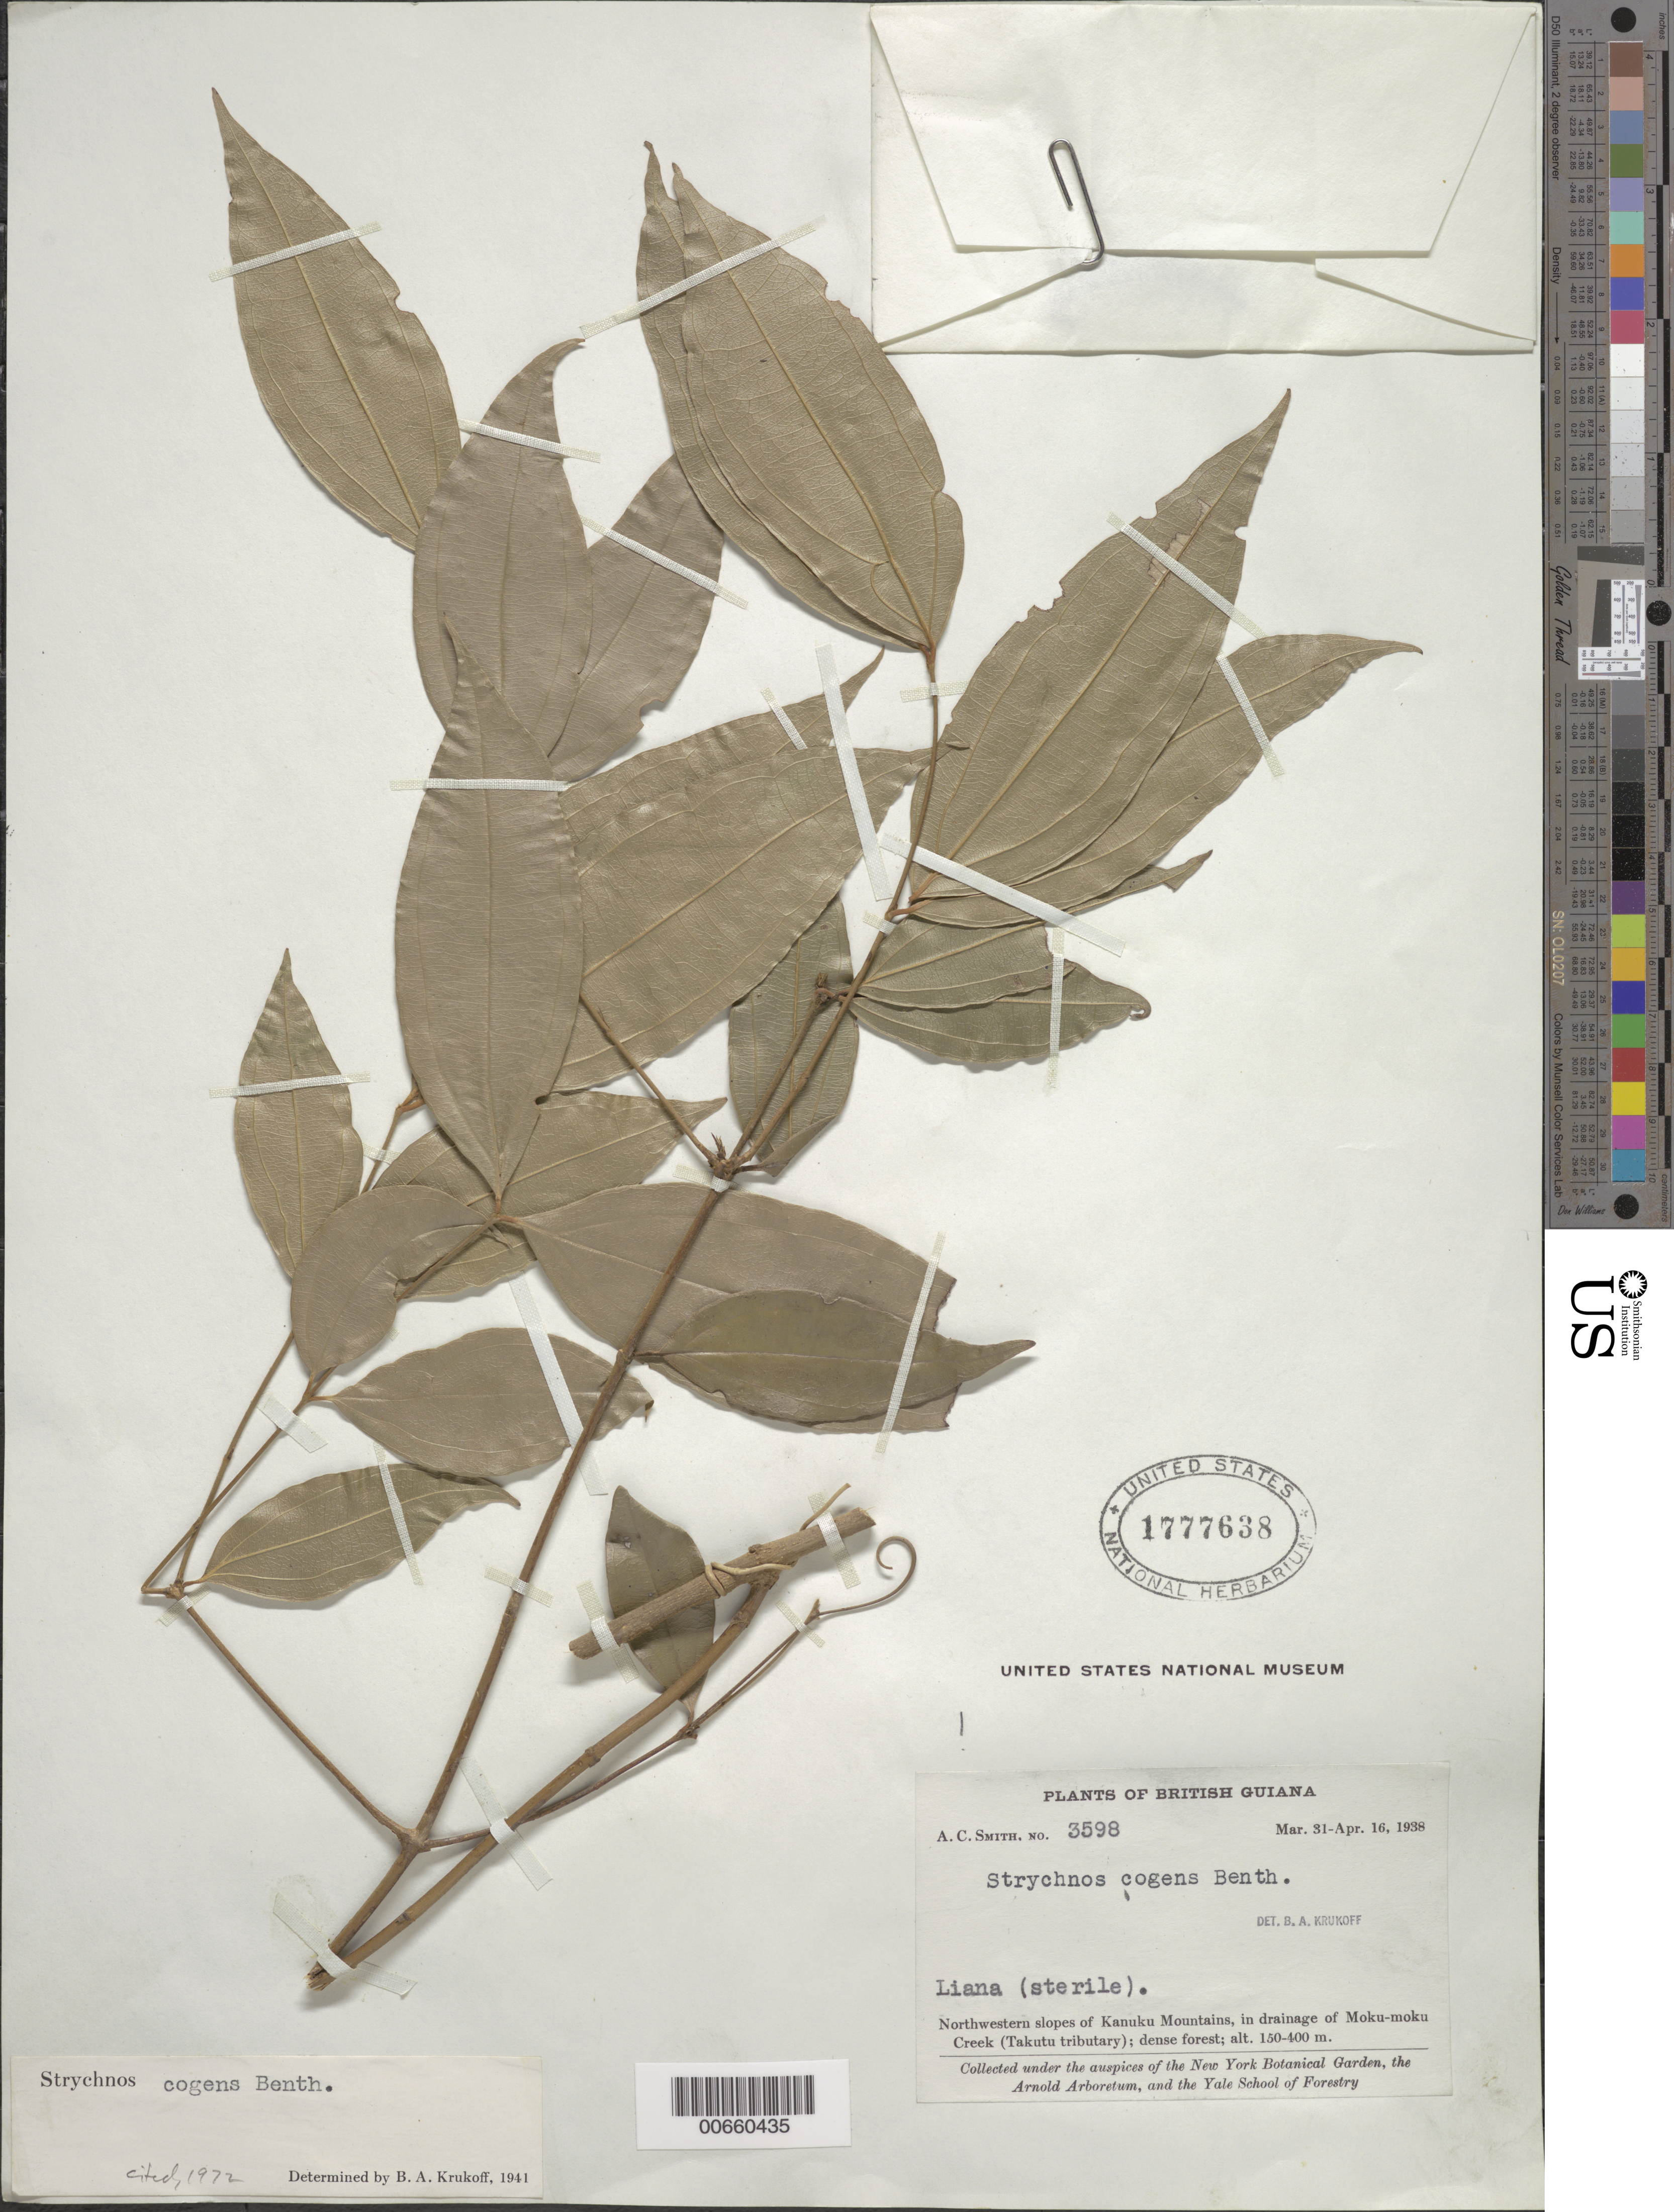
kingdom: Plantae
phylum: Tracheophyta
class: Magnoliopsida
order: Gentianales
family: Loganiaceae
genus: Strychnos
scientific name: Strychnos cogens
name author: Benth.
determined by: Krukoff, B. A.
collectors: A. C. Smith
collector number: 3598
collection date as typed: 31-Mar-38 to 16-Apr-38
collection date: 1938-03-31/1938-04-16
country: Guyana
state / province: U. Takutu-U. Essequibo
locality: Kanuku Mts., NW slopes, in drainage of Moku-moku Creek (Takutu tributary)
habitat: Dense forest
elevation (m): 150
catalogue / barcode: US 1777638